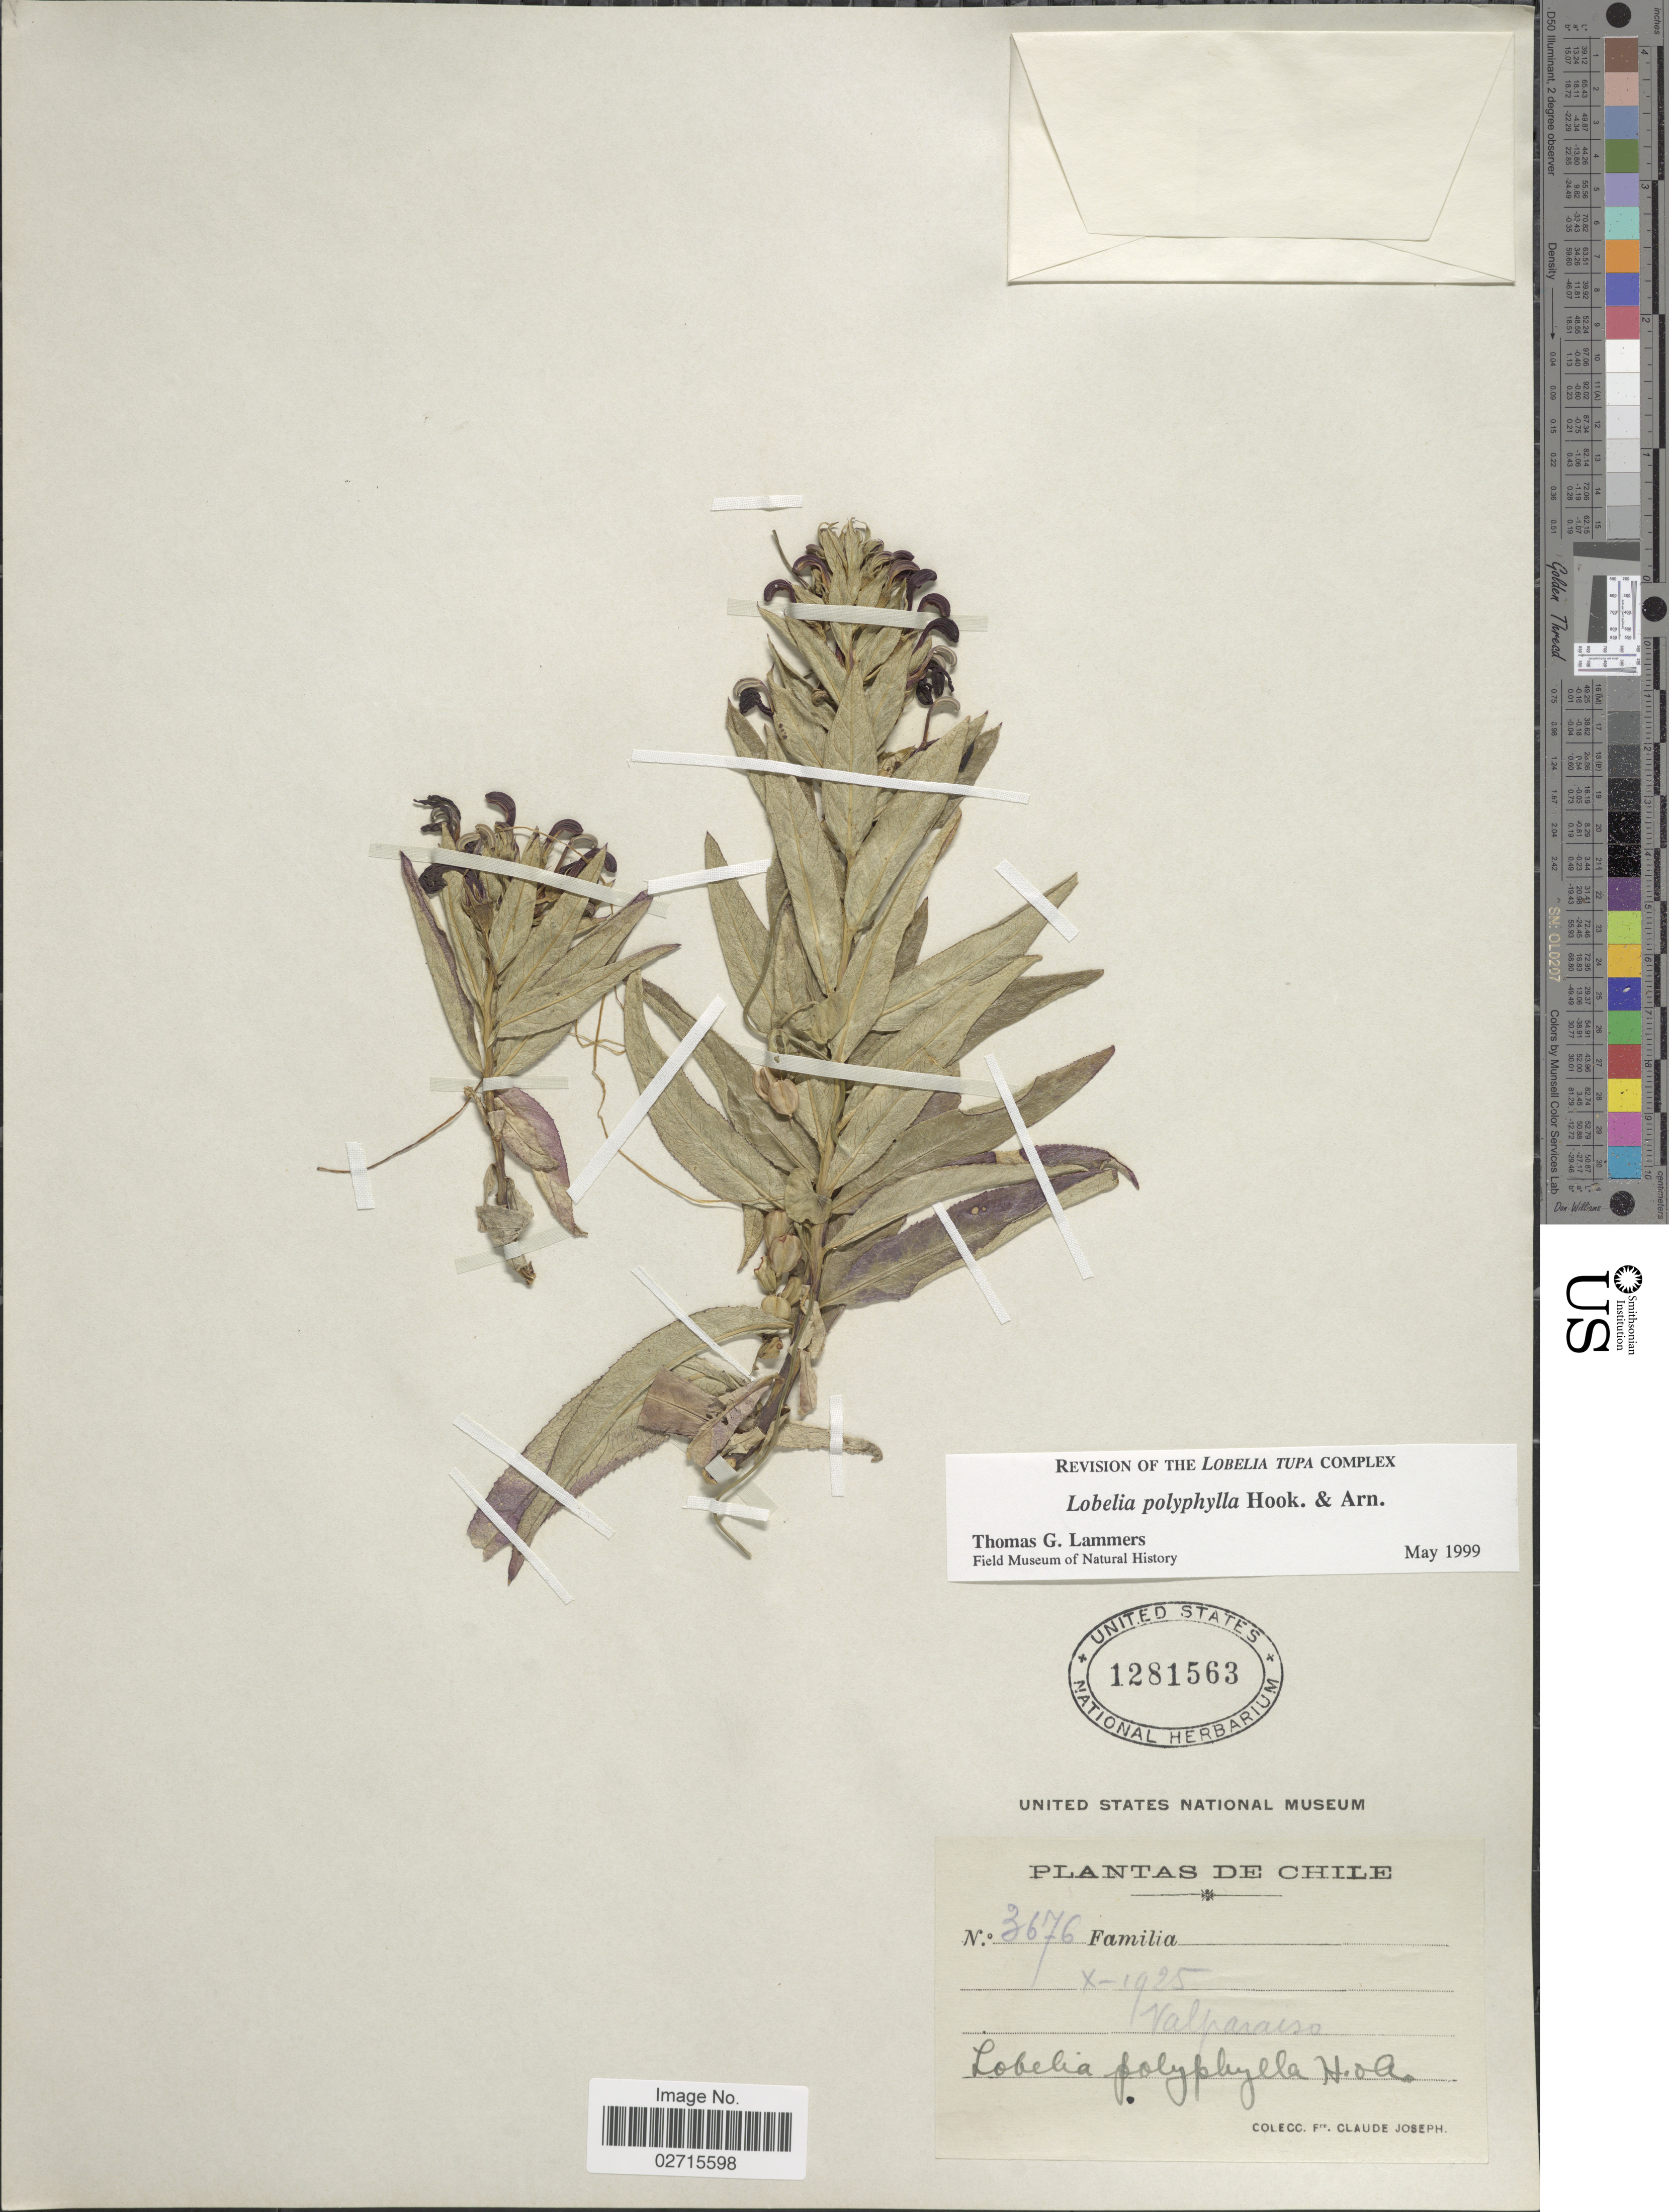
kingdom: Plantae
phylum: Tracheophyta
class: Magnoliopsida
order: Asterales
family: Campanulaceae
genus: Lobelia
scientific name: Lobelia polyphylla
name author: Hook. & Arn.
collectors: Bro. Claude-Joseph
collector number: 3676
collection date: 1925-10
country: Chile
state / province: Valparaíso (V)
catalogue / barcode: US 1281563